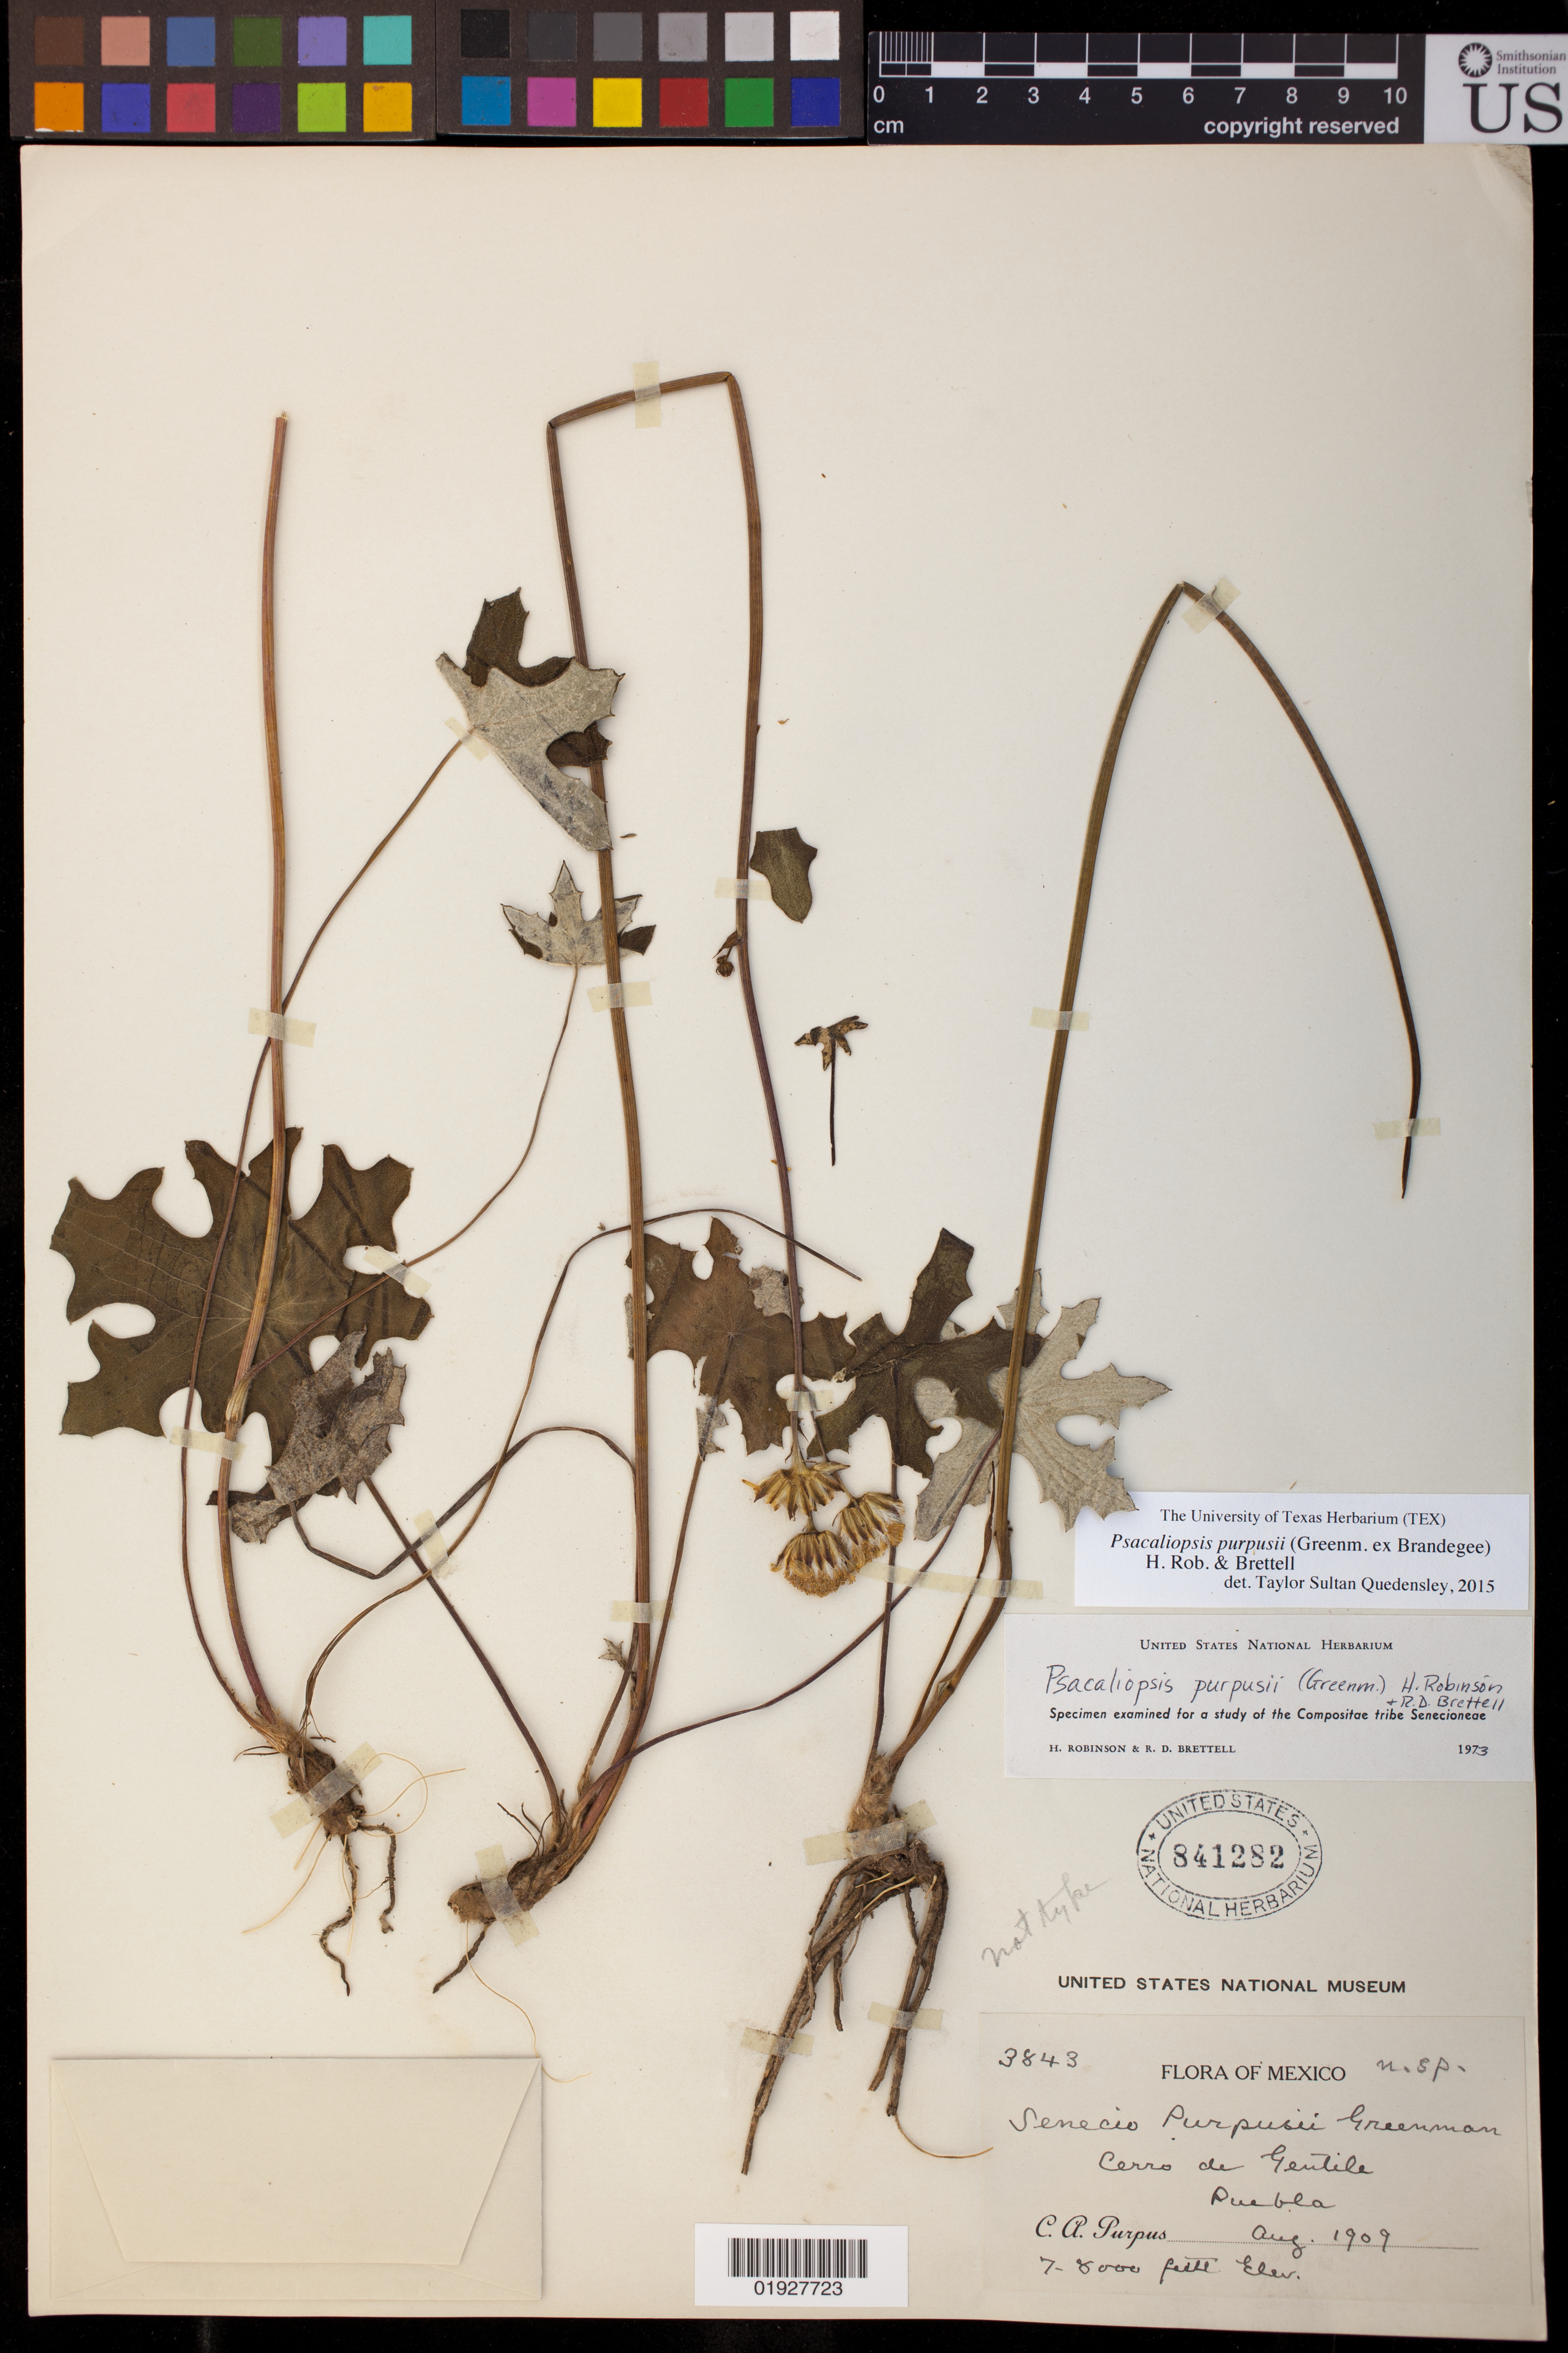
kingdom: Plantae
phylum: Tracheophyta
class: Magnoliopsida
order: Asterales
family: Asteraceae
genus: Psacalium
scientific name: Psacalium purpusii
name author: (Greenm.) H. Rob. & Brettell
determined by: Quedensley, Taylor S., (UNITED STATES)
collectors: C. A. Purpus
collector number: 3843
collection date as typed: Aug 1909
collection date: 1909-08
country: Mexico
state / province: Puebla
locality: Cerro de Gentile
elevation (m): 2134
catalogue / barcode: US 841282